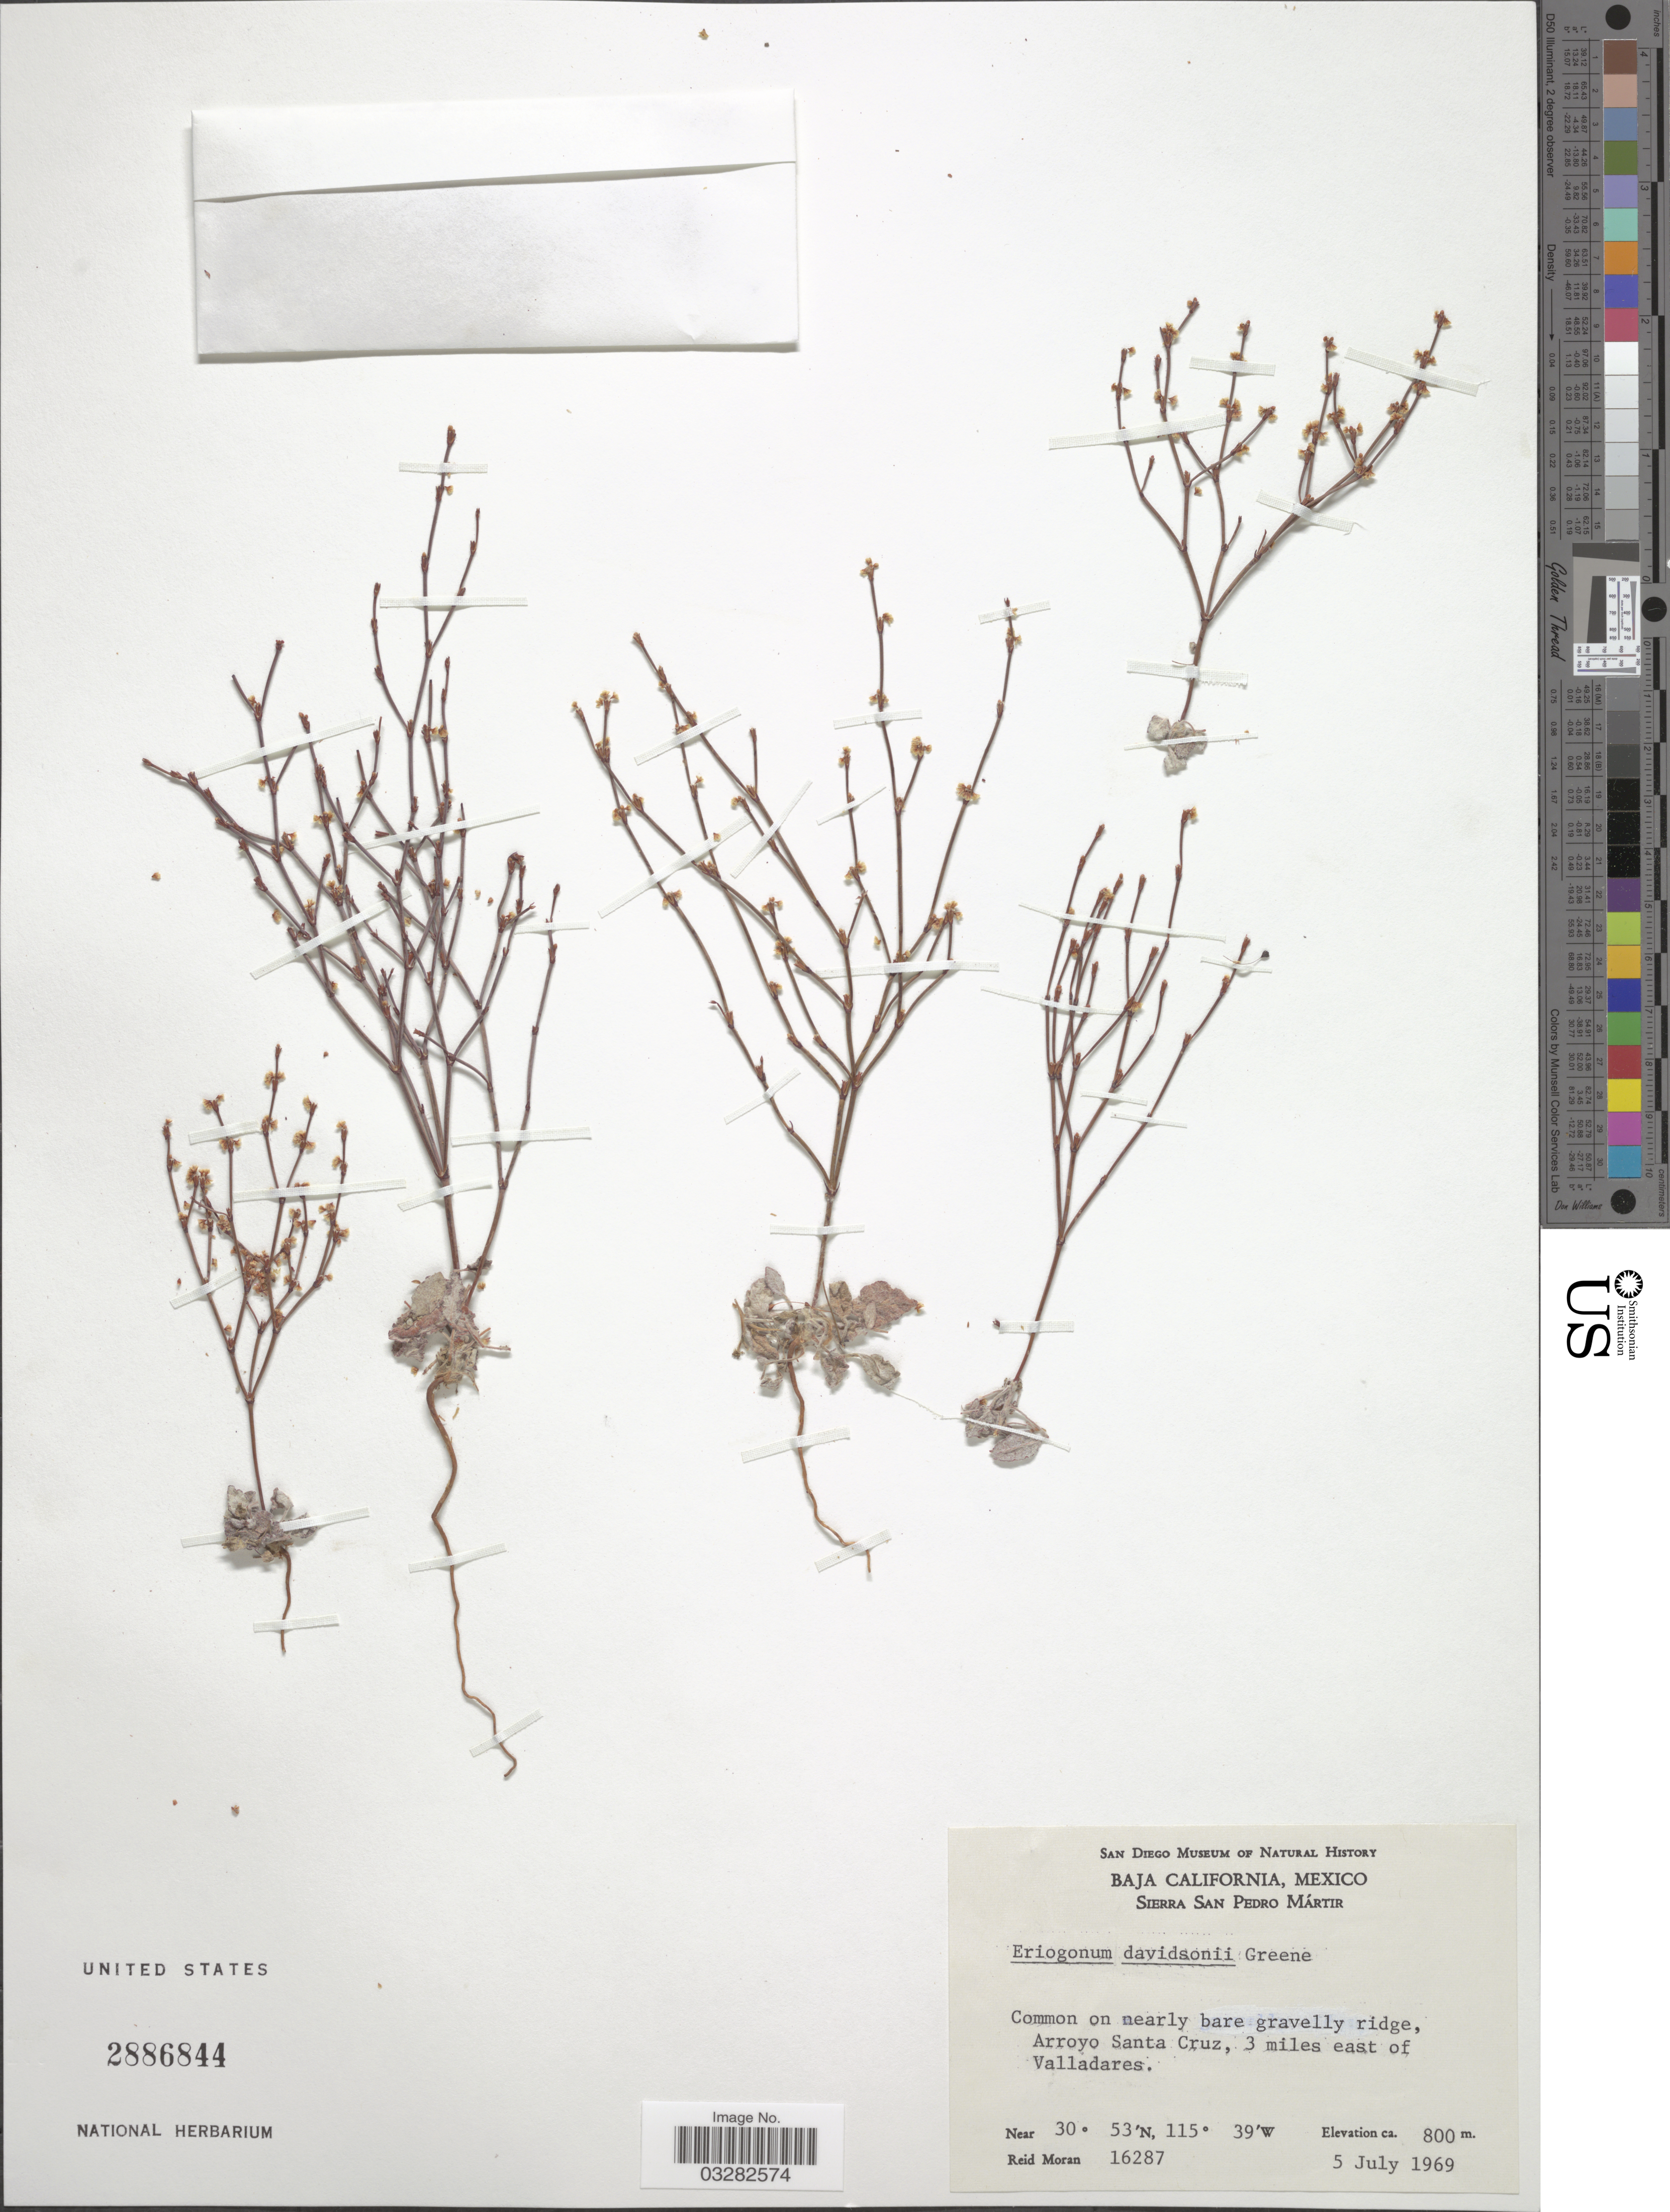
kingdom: Plantae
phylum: Tracheophyta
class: Magnoliopsida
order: Caryophyllales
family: Polygonaceae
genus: Eriogonum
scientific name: Eriogonum davidsonii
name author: Greene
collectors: R. Moran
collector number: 16287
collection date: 1969-07-05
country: Mexico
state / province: Baja California Norte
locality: Sierra San Pedro Mártir. Arroyo Santa Cruz, 3 miles east of Valladares.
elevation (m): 800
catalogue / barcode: US 2886844